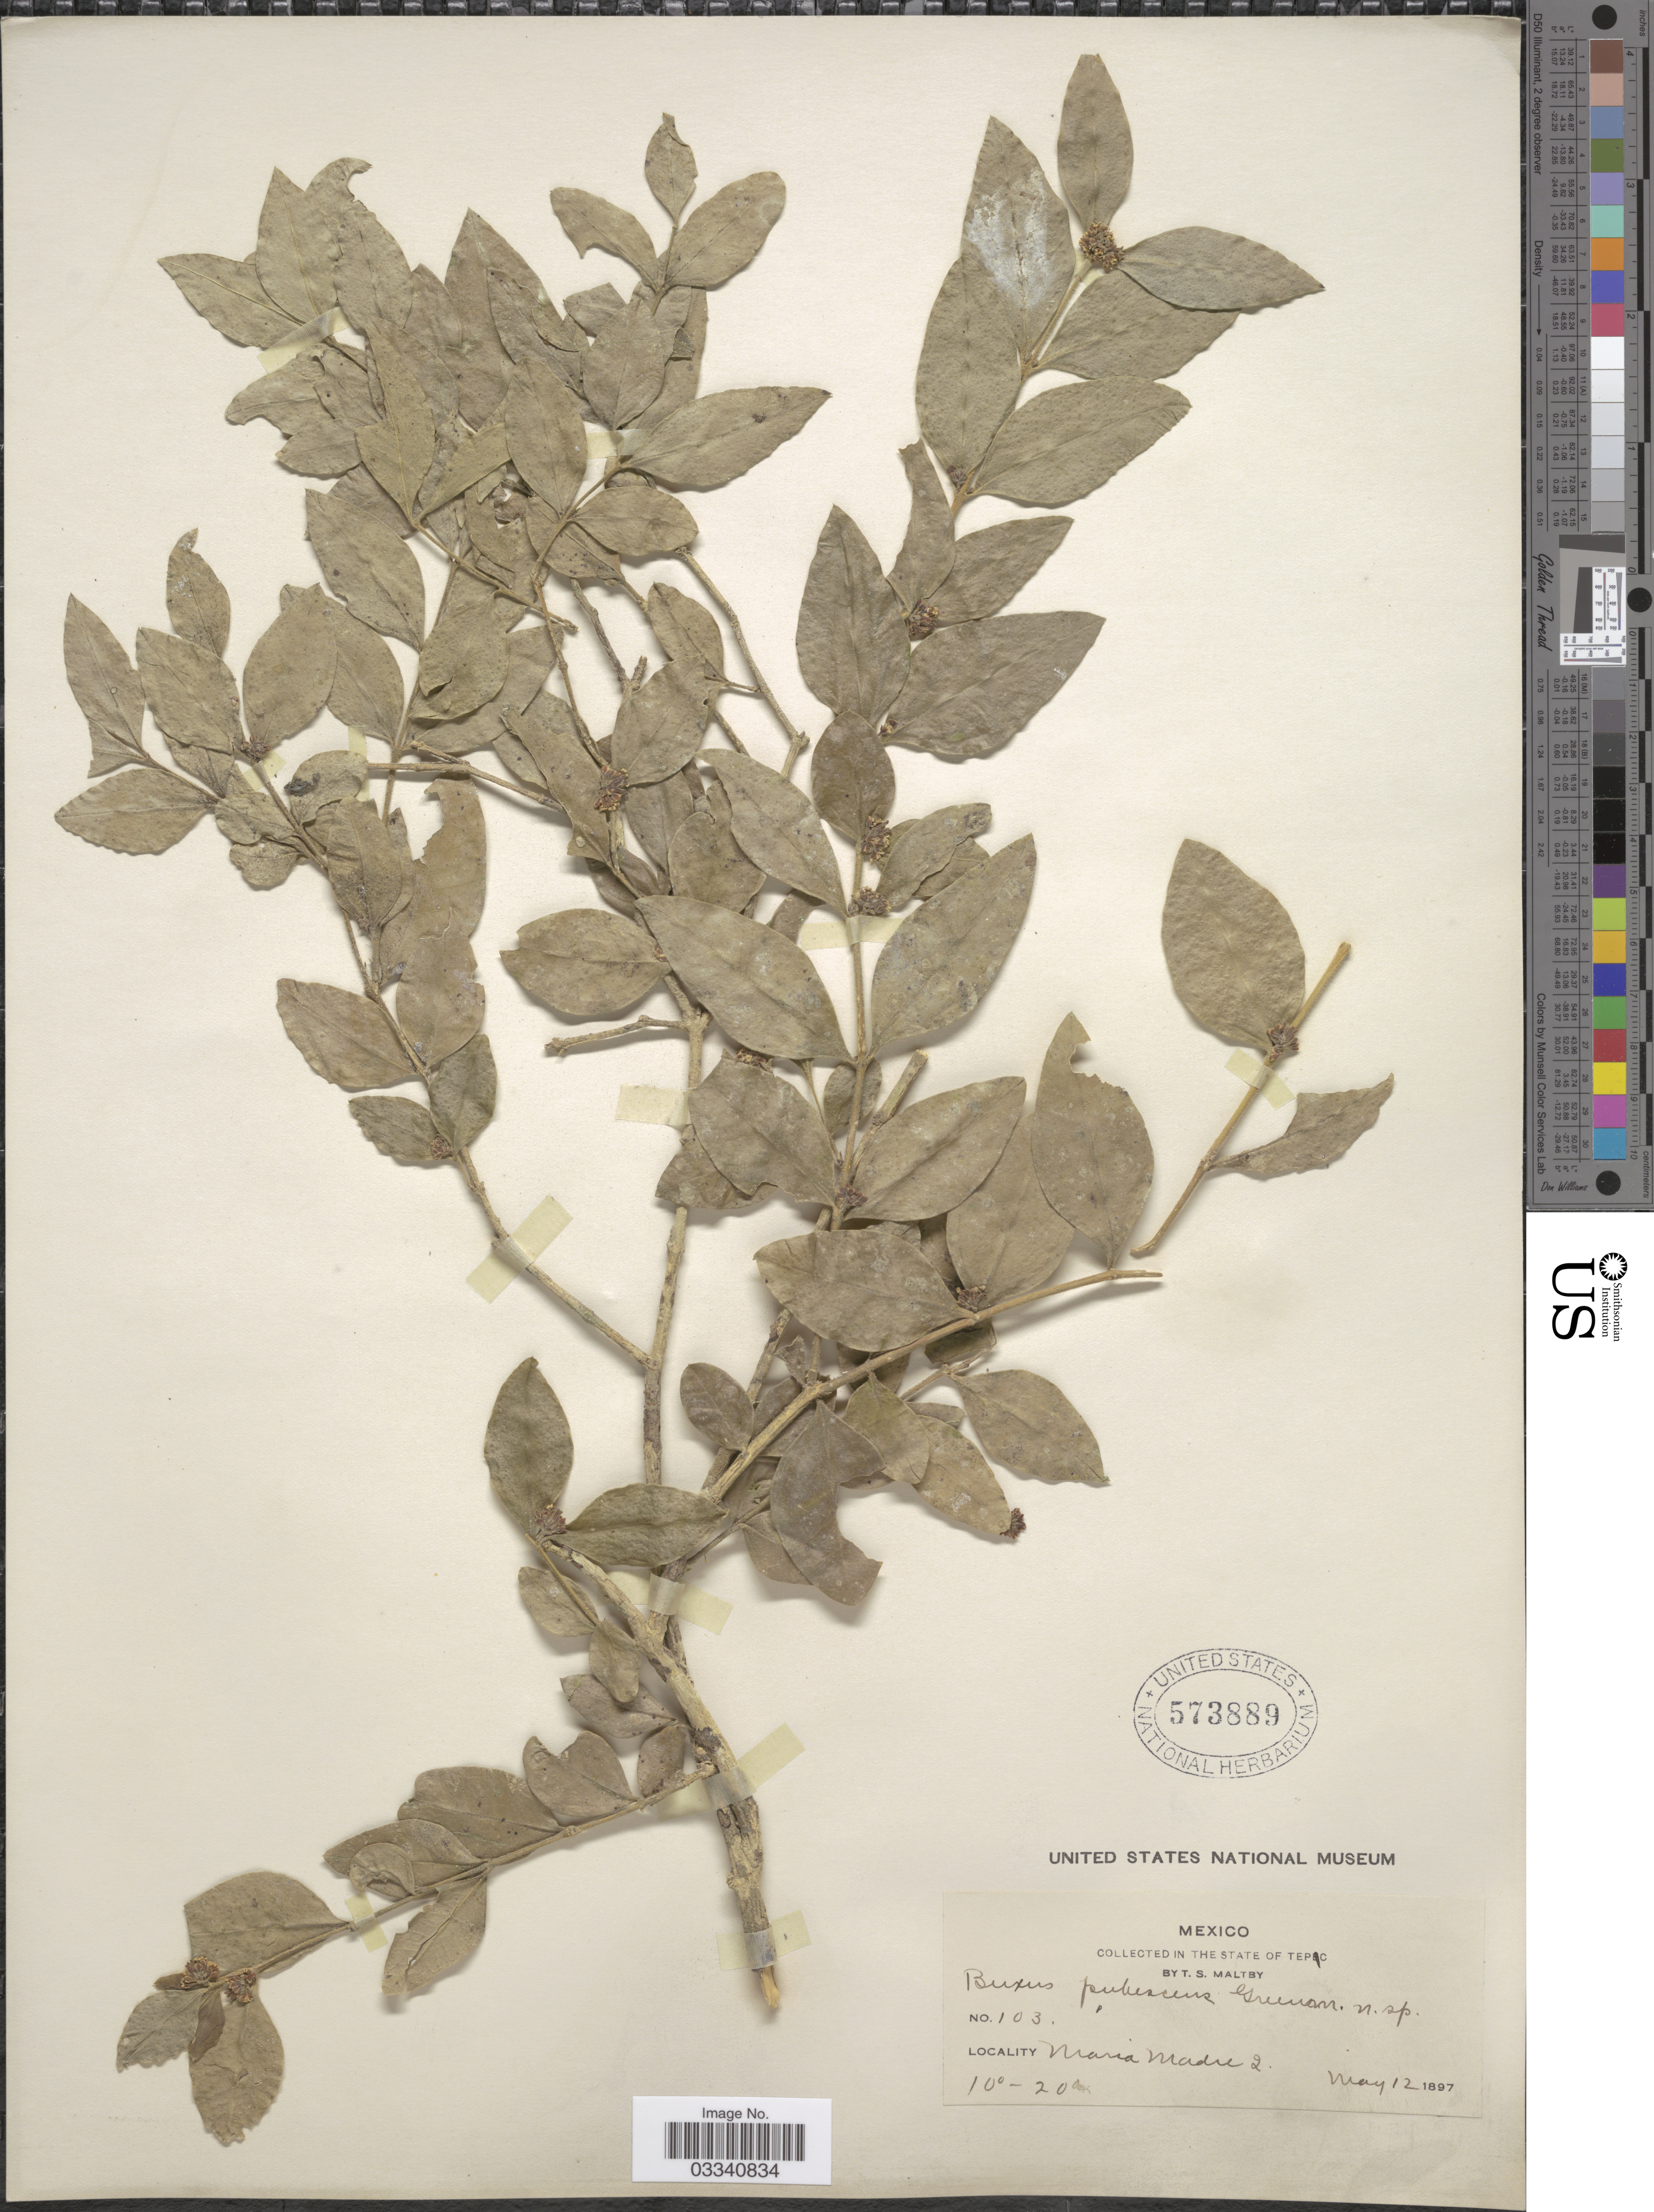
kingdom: Plantae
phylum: Tracheophyta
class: Magnoliopsida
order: Buxales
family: Buxaceae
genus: Buxus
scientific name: Buxus pubescens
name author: Greenm.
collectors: T. S. Maltby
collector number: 103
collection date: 1897-05-12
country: Mexico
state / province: Nayarit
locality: Maria Madre I.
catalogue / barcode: US 573889